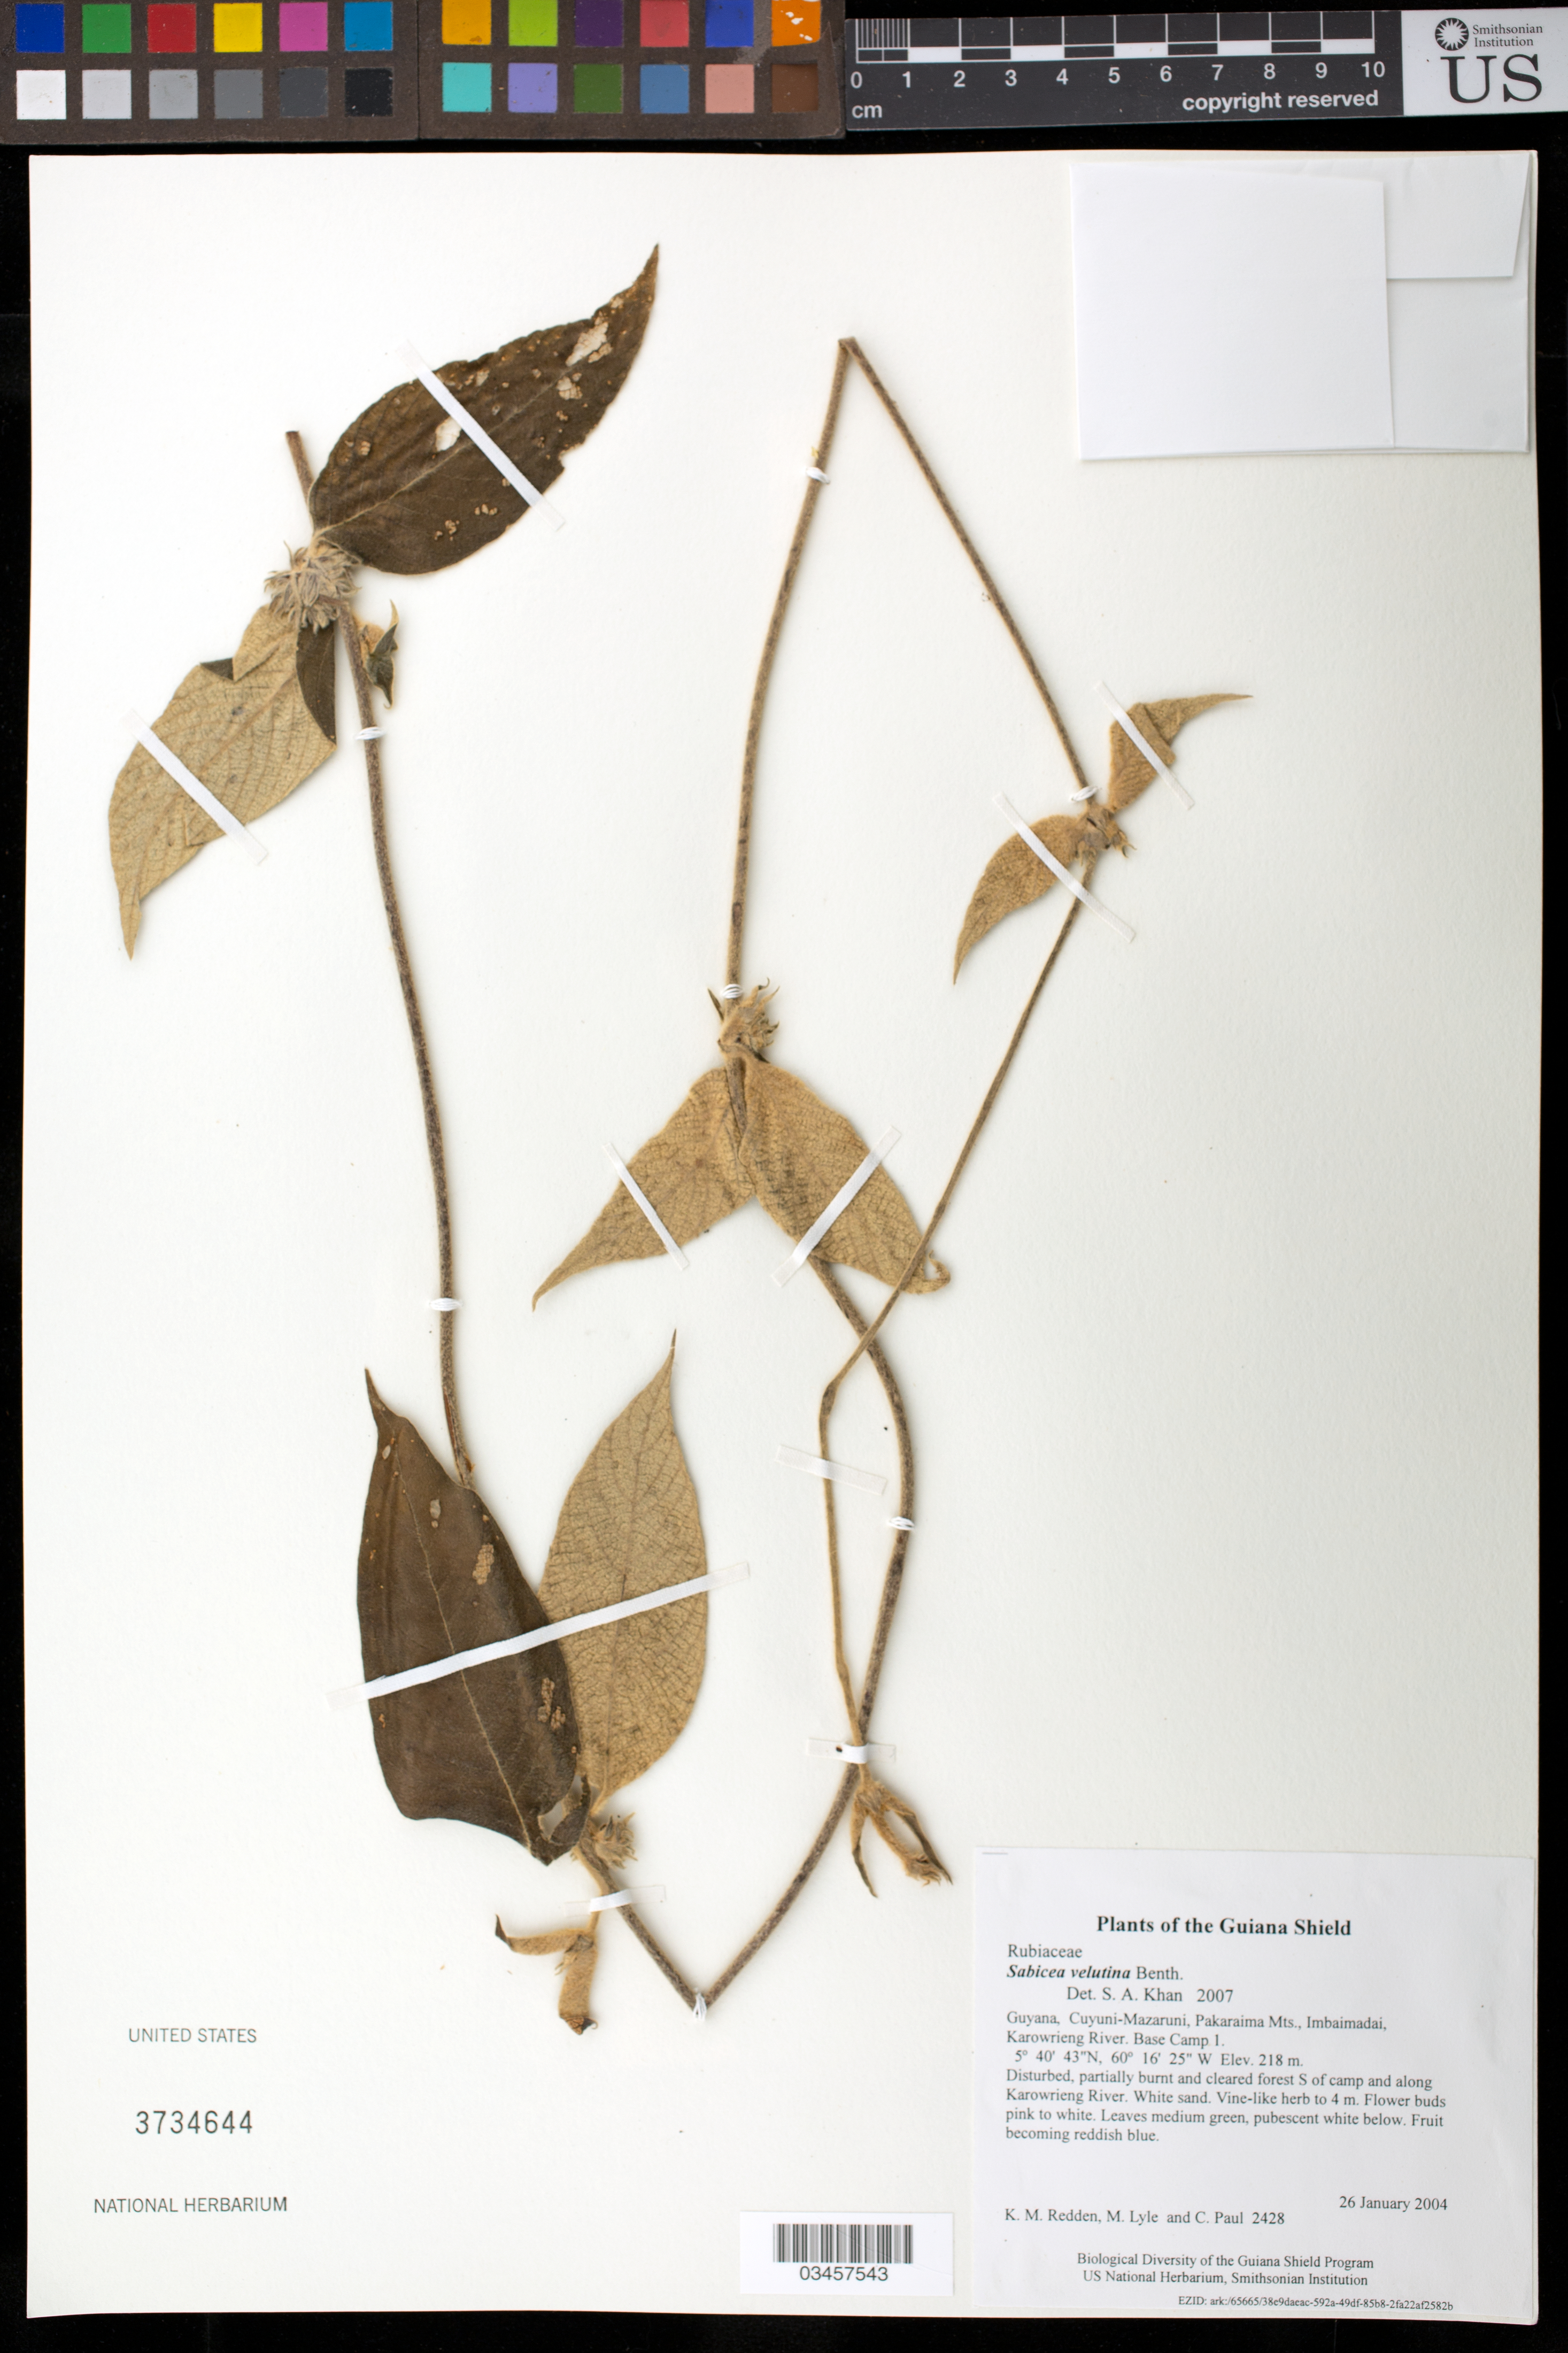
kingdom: Plantae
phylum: Tracheophyta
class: Magnoliopsida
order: Gentianales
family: Rubiaceae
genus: Sabicea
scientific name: Sabicea velutina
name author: Benth.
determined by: Khan, Saleh A.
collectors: K. M. Redden, M. Lyle & C. Paul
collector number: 2428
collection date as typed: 26 January 2004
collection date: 2004-01-26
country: Guyana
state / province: Cuyuni-Mazaruni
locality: Pakaraima Mts., Imbaimadai, Karowrieng River. Base Camp 1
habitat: Disturbed, partially burnt and cleared forest S of camp and along Karowrieng River. White sand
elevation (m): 218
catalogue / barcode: US 3734644